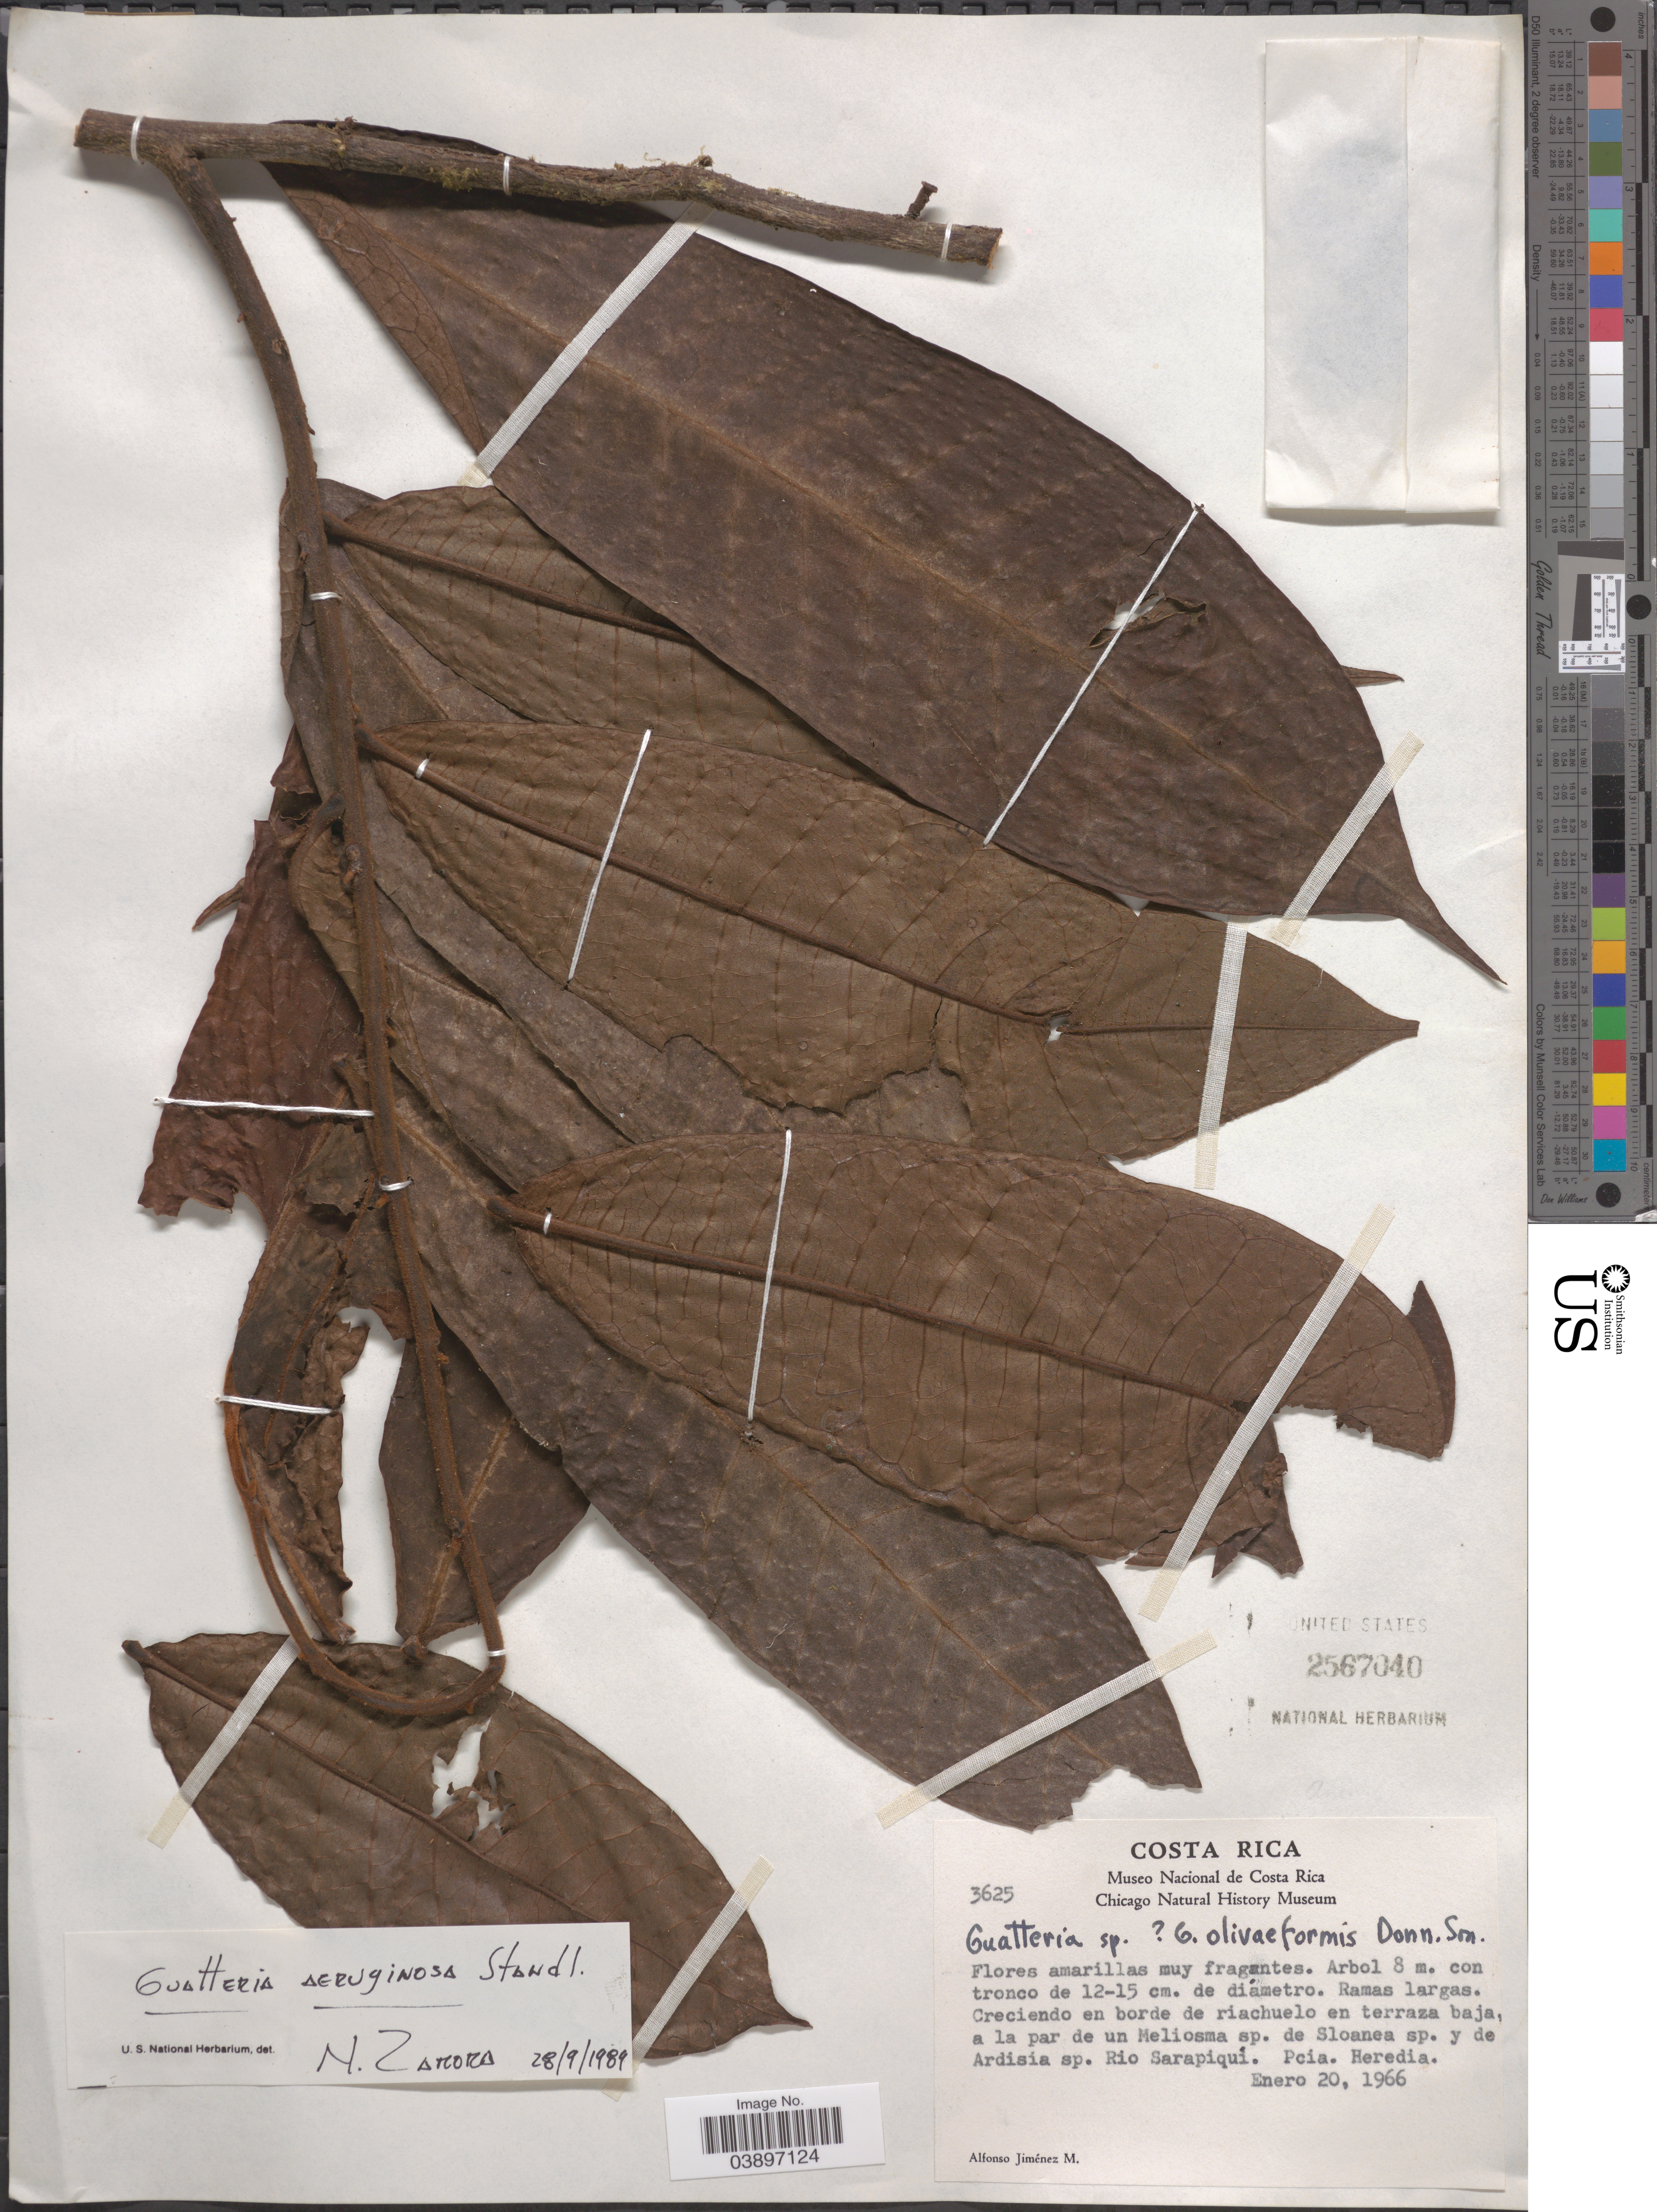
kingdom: Plantae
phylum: Tracheophyta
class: Magnoliopsida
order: Magnoliales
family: Annonaceae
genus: Guatteria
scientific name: Guatteria aeruginosa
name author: Standl.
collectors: A. Jimenez M.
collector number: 3625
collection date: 1966-01-20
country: Costa Rica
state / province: Heredia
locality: Rio Sarapiquí. Pcia. Heredia.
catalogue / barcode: US 2567040